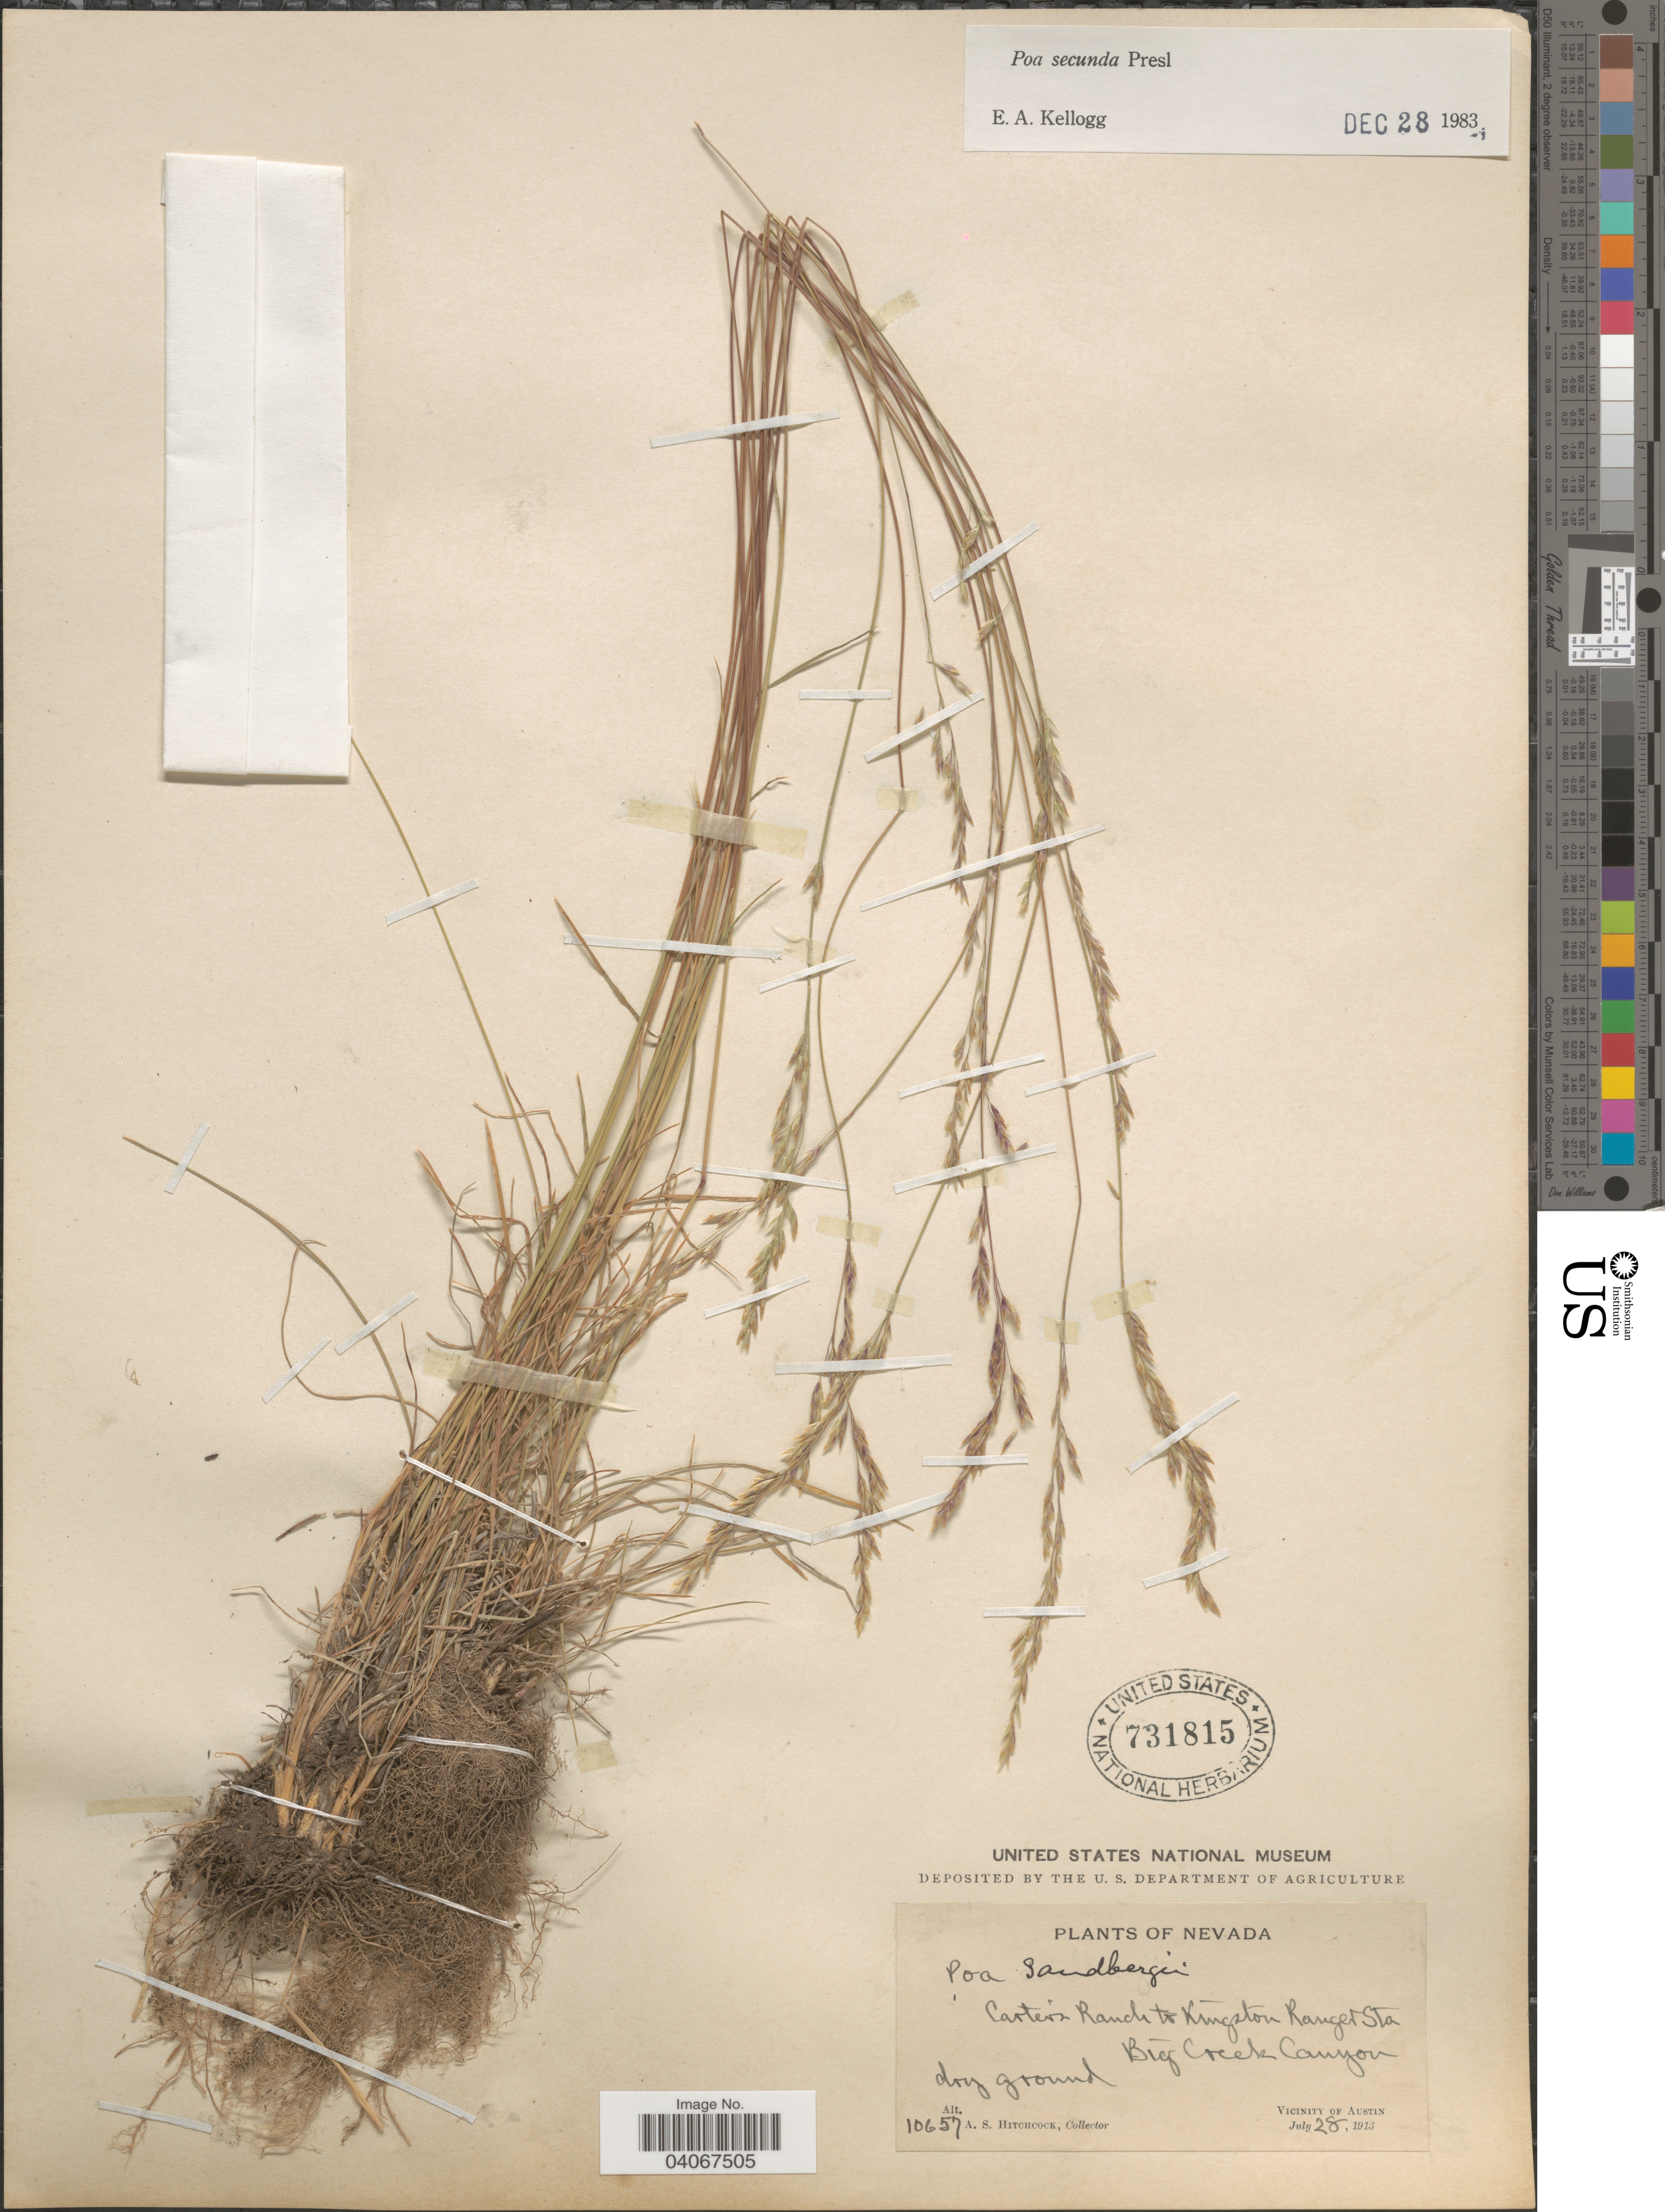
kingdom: Plantae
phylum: Tracheophyta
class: Liliopsida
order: Poales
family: Poaceae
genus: Poa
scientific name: Poa secunda subsp. secunda var. secunda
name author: J. Presl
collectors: A. S. Hitchcock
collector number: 10657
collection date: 1913-07-28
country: United States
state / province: Nevada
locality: Carter's Ranch to Kingston Ranger Sta, Big Creek Canyon. Vicinity of Austin.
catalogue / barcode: US 731815